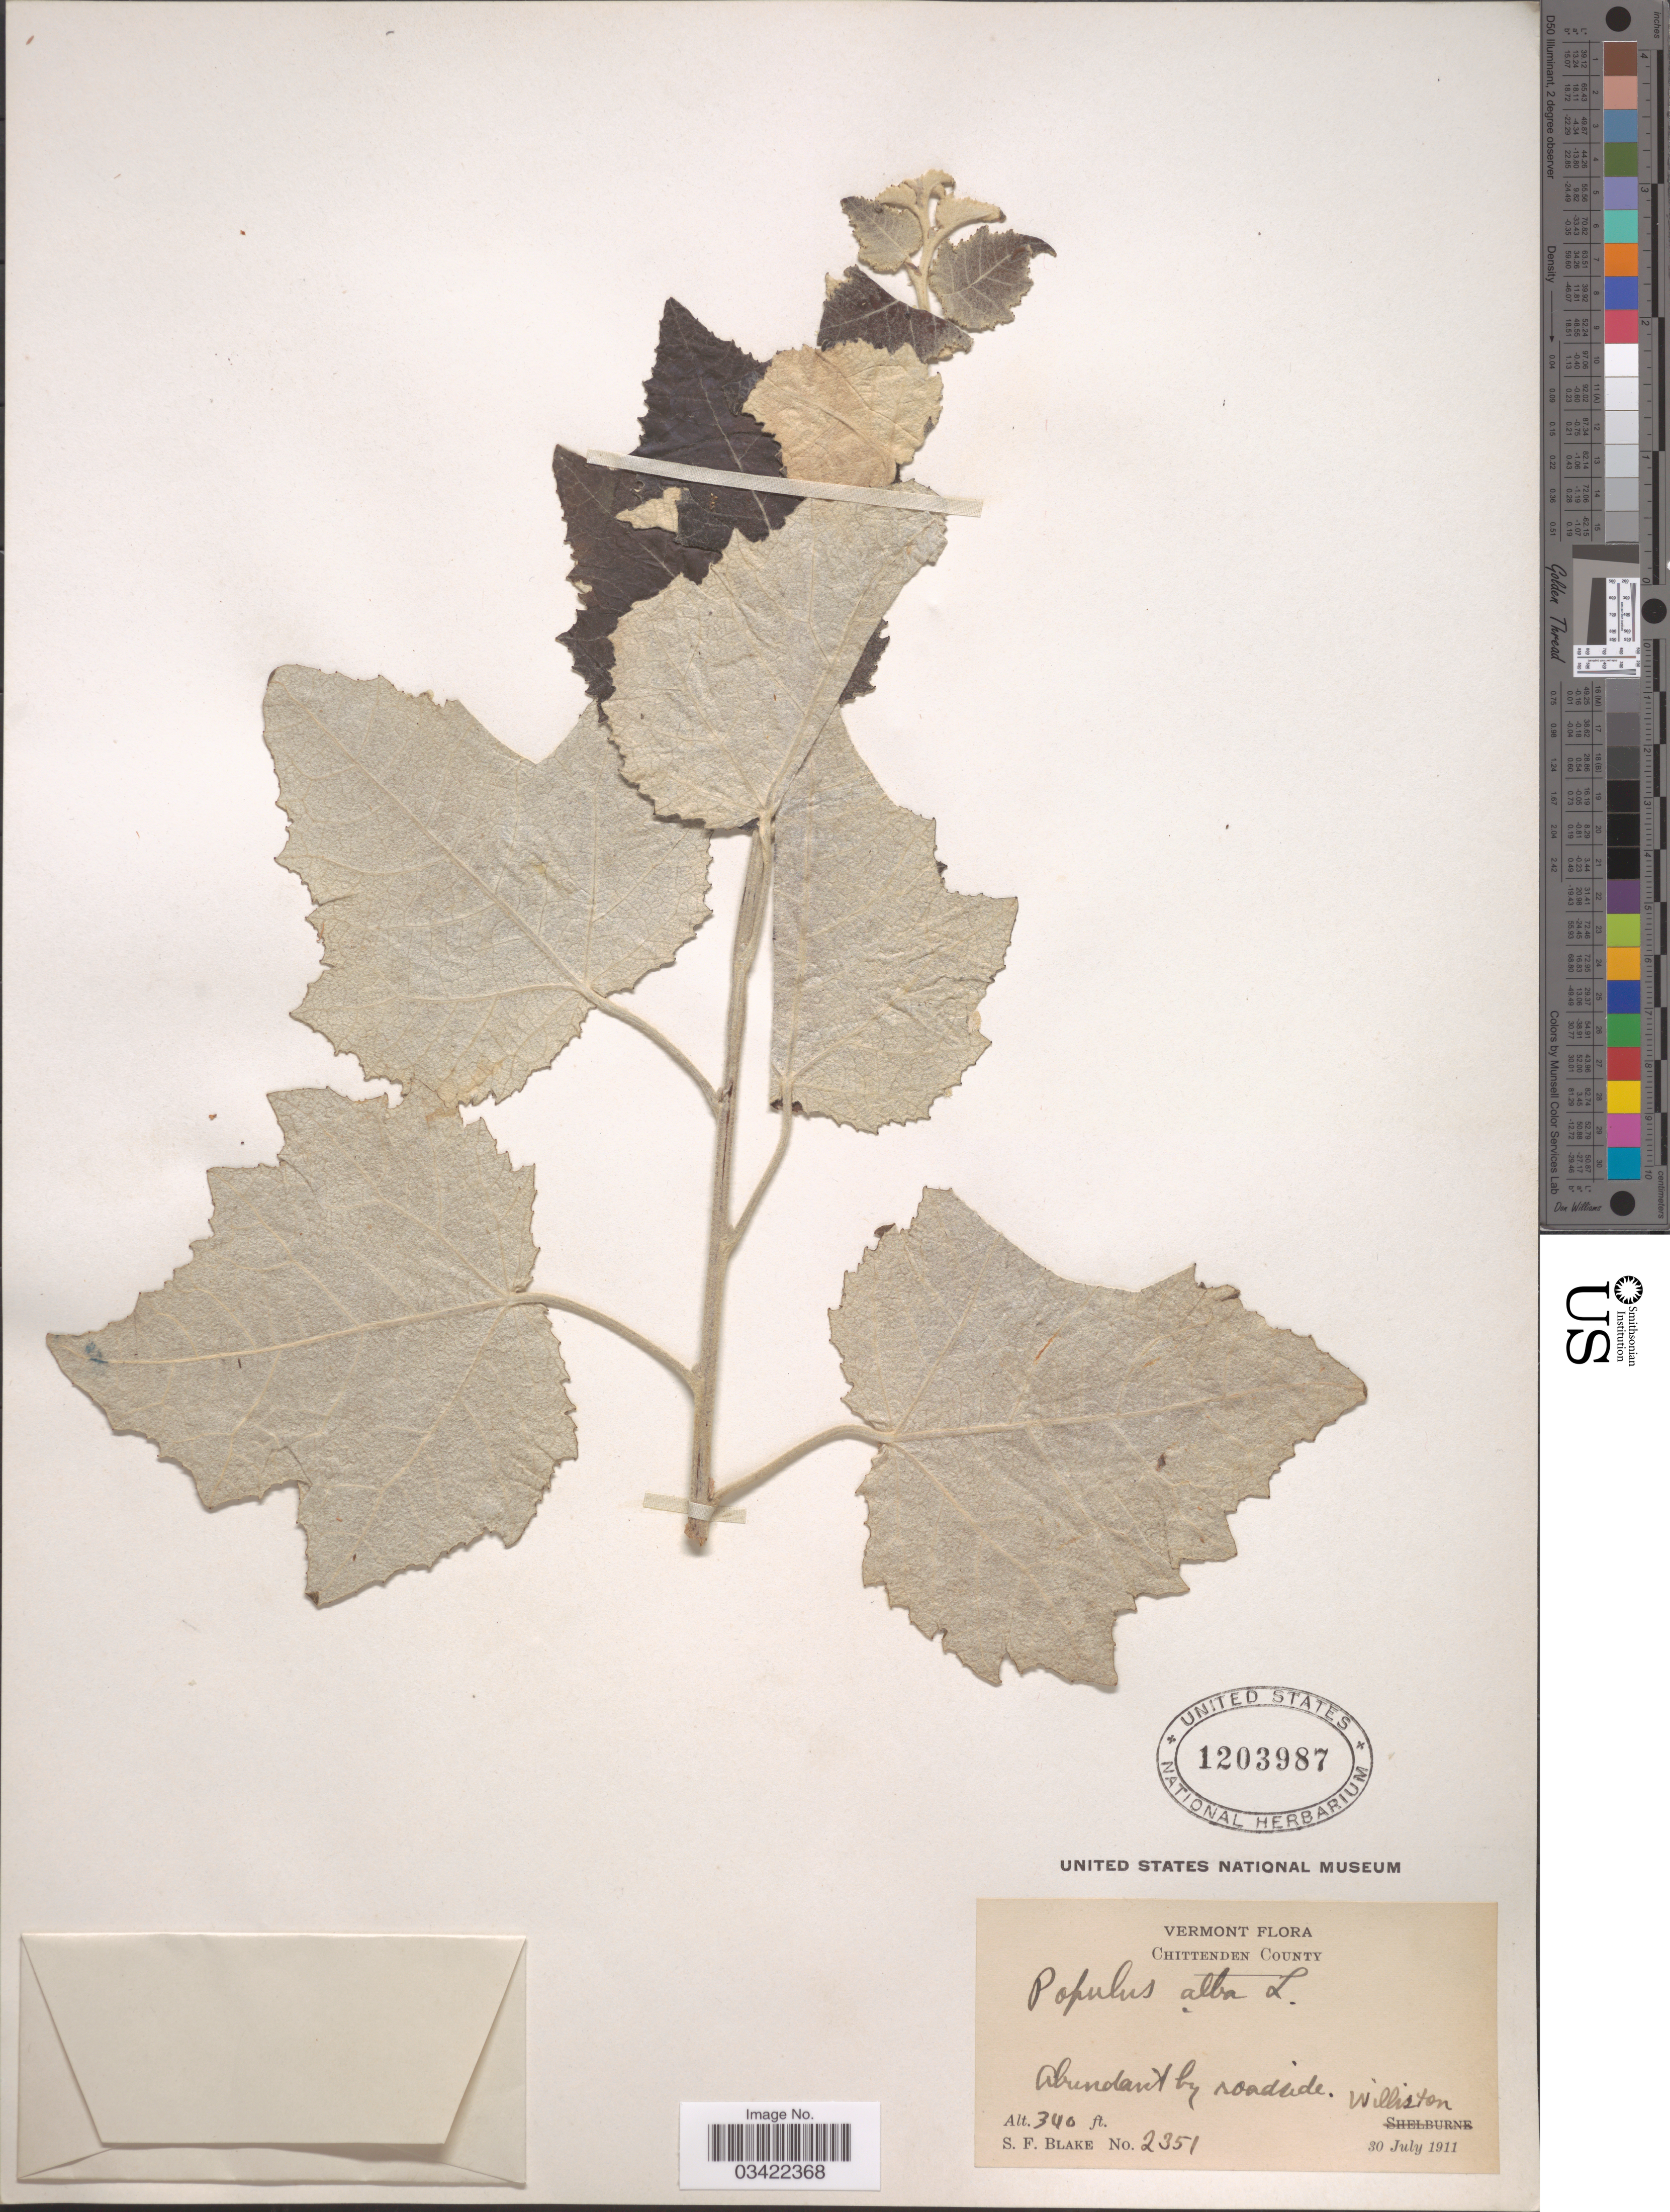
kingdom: Plantae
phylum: Tracheophyta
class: Magnoliopsida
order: Malpighiales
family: Salicaceae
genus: Populus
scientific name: Populus x rouleauana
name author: B. Boivin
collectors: S. Blake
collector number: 2351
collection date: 1911-07-30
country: United States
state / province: Vermont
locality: Chittenden County. Williston.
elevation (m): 104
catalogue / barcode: US 1203987